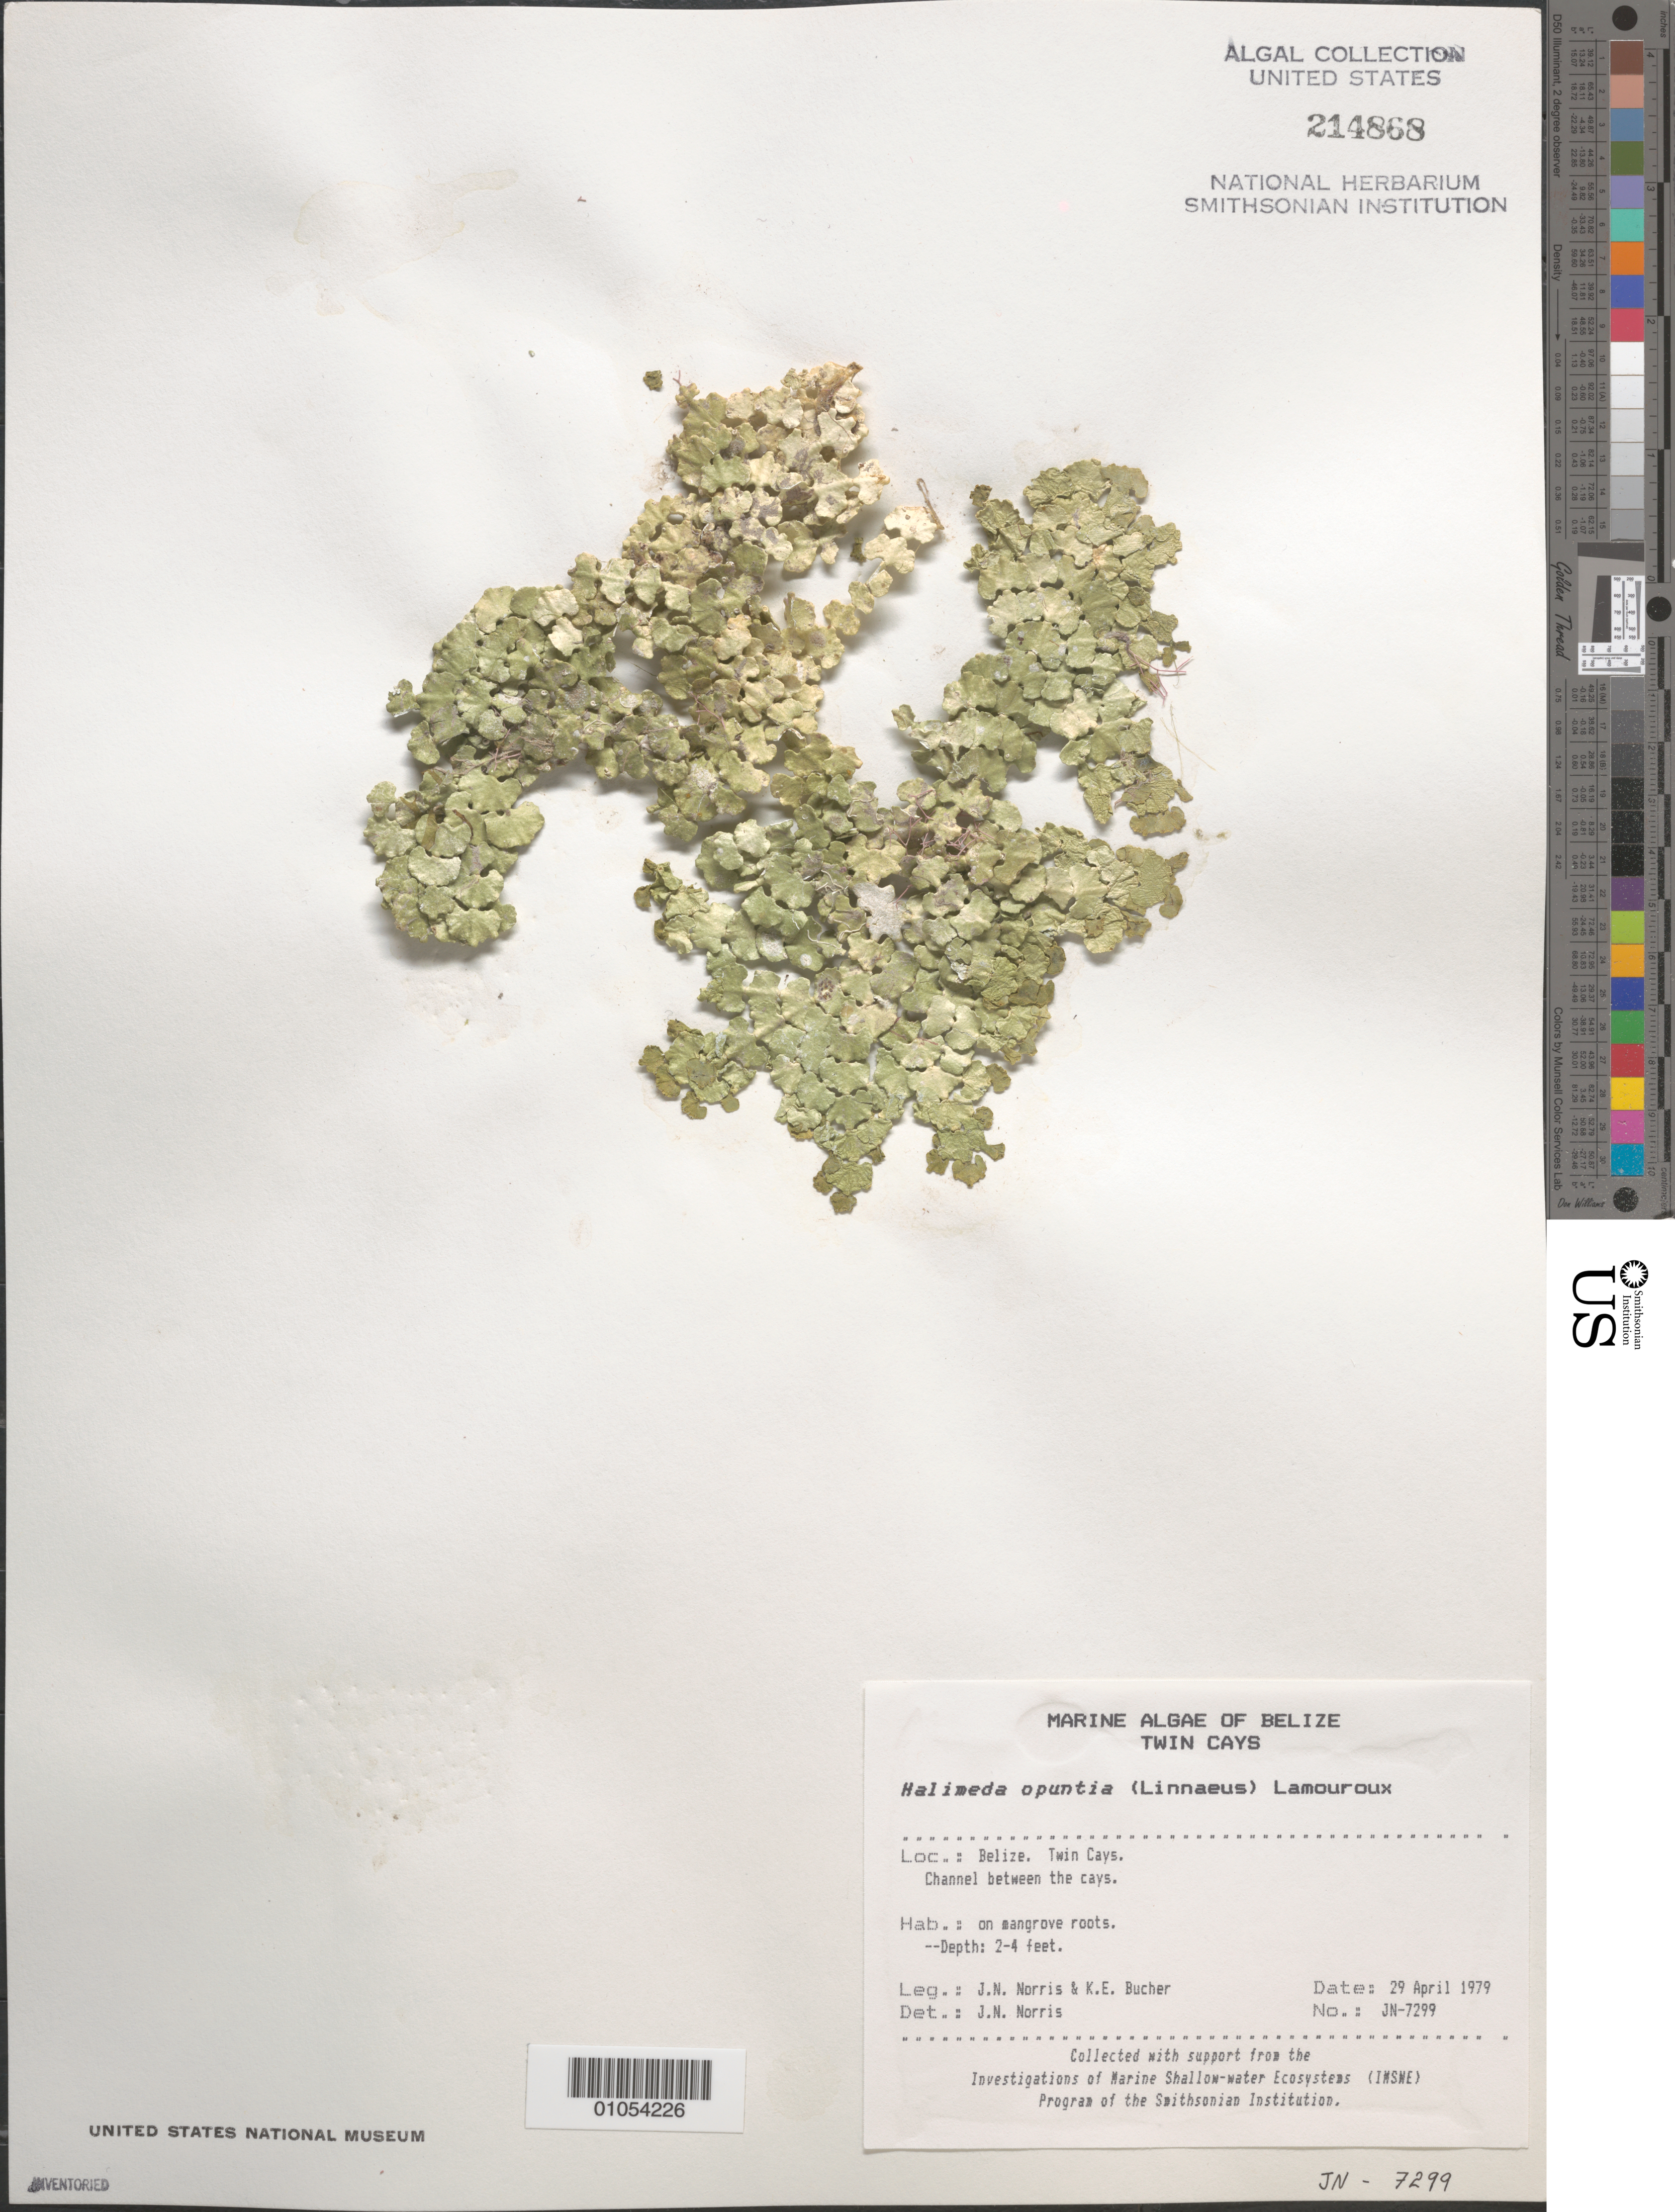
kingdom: Plantae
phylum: Chlorophyta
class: Ulvophyceae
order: Bryopsidales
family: Halimedaceae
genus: Halimeda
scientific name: Halimeda opuntia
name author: (L.) J.V.Lamouroux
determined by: Norris, James N.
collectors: J. N. Norris & K. E. Bucher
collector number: JN-7299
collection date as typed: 29 Apr 1979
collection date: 1979-04-29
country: Belize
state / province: Stann Creek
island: Twin Cays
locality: Channel between Twin Cays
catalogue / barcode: US 214868